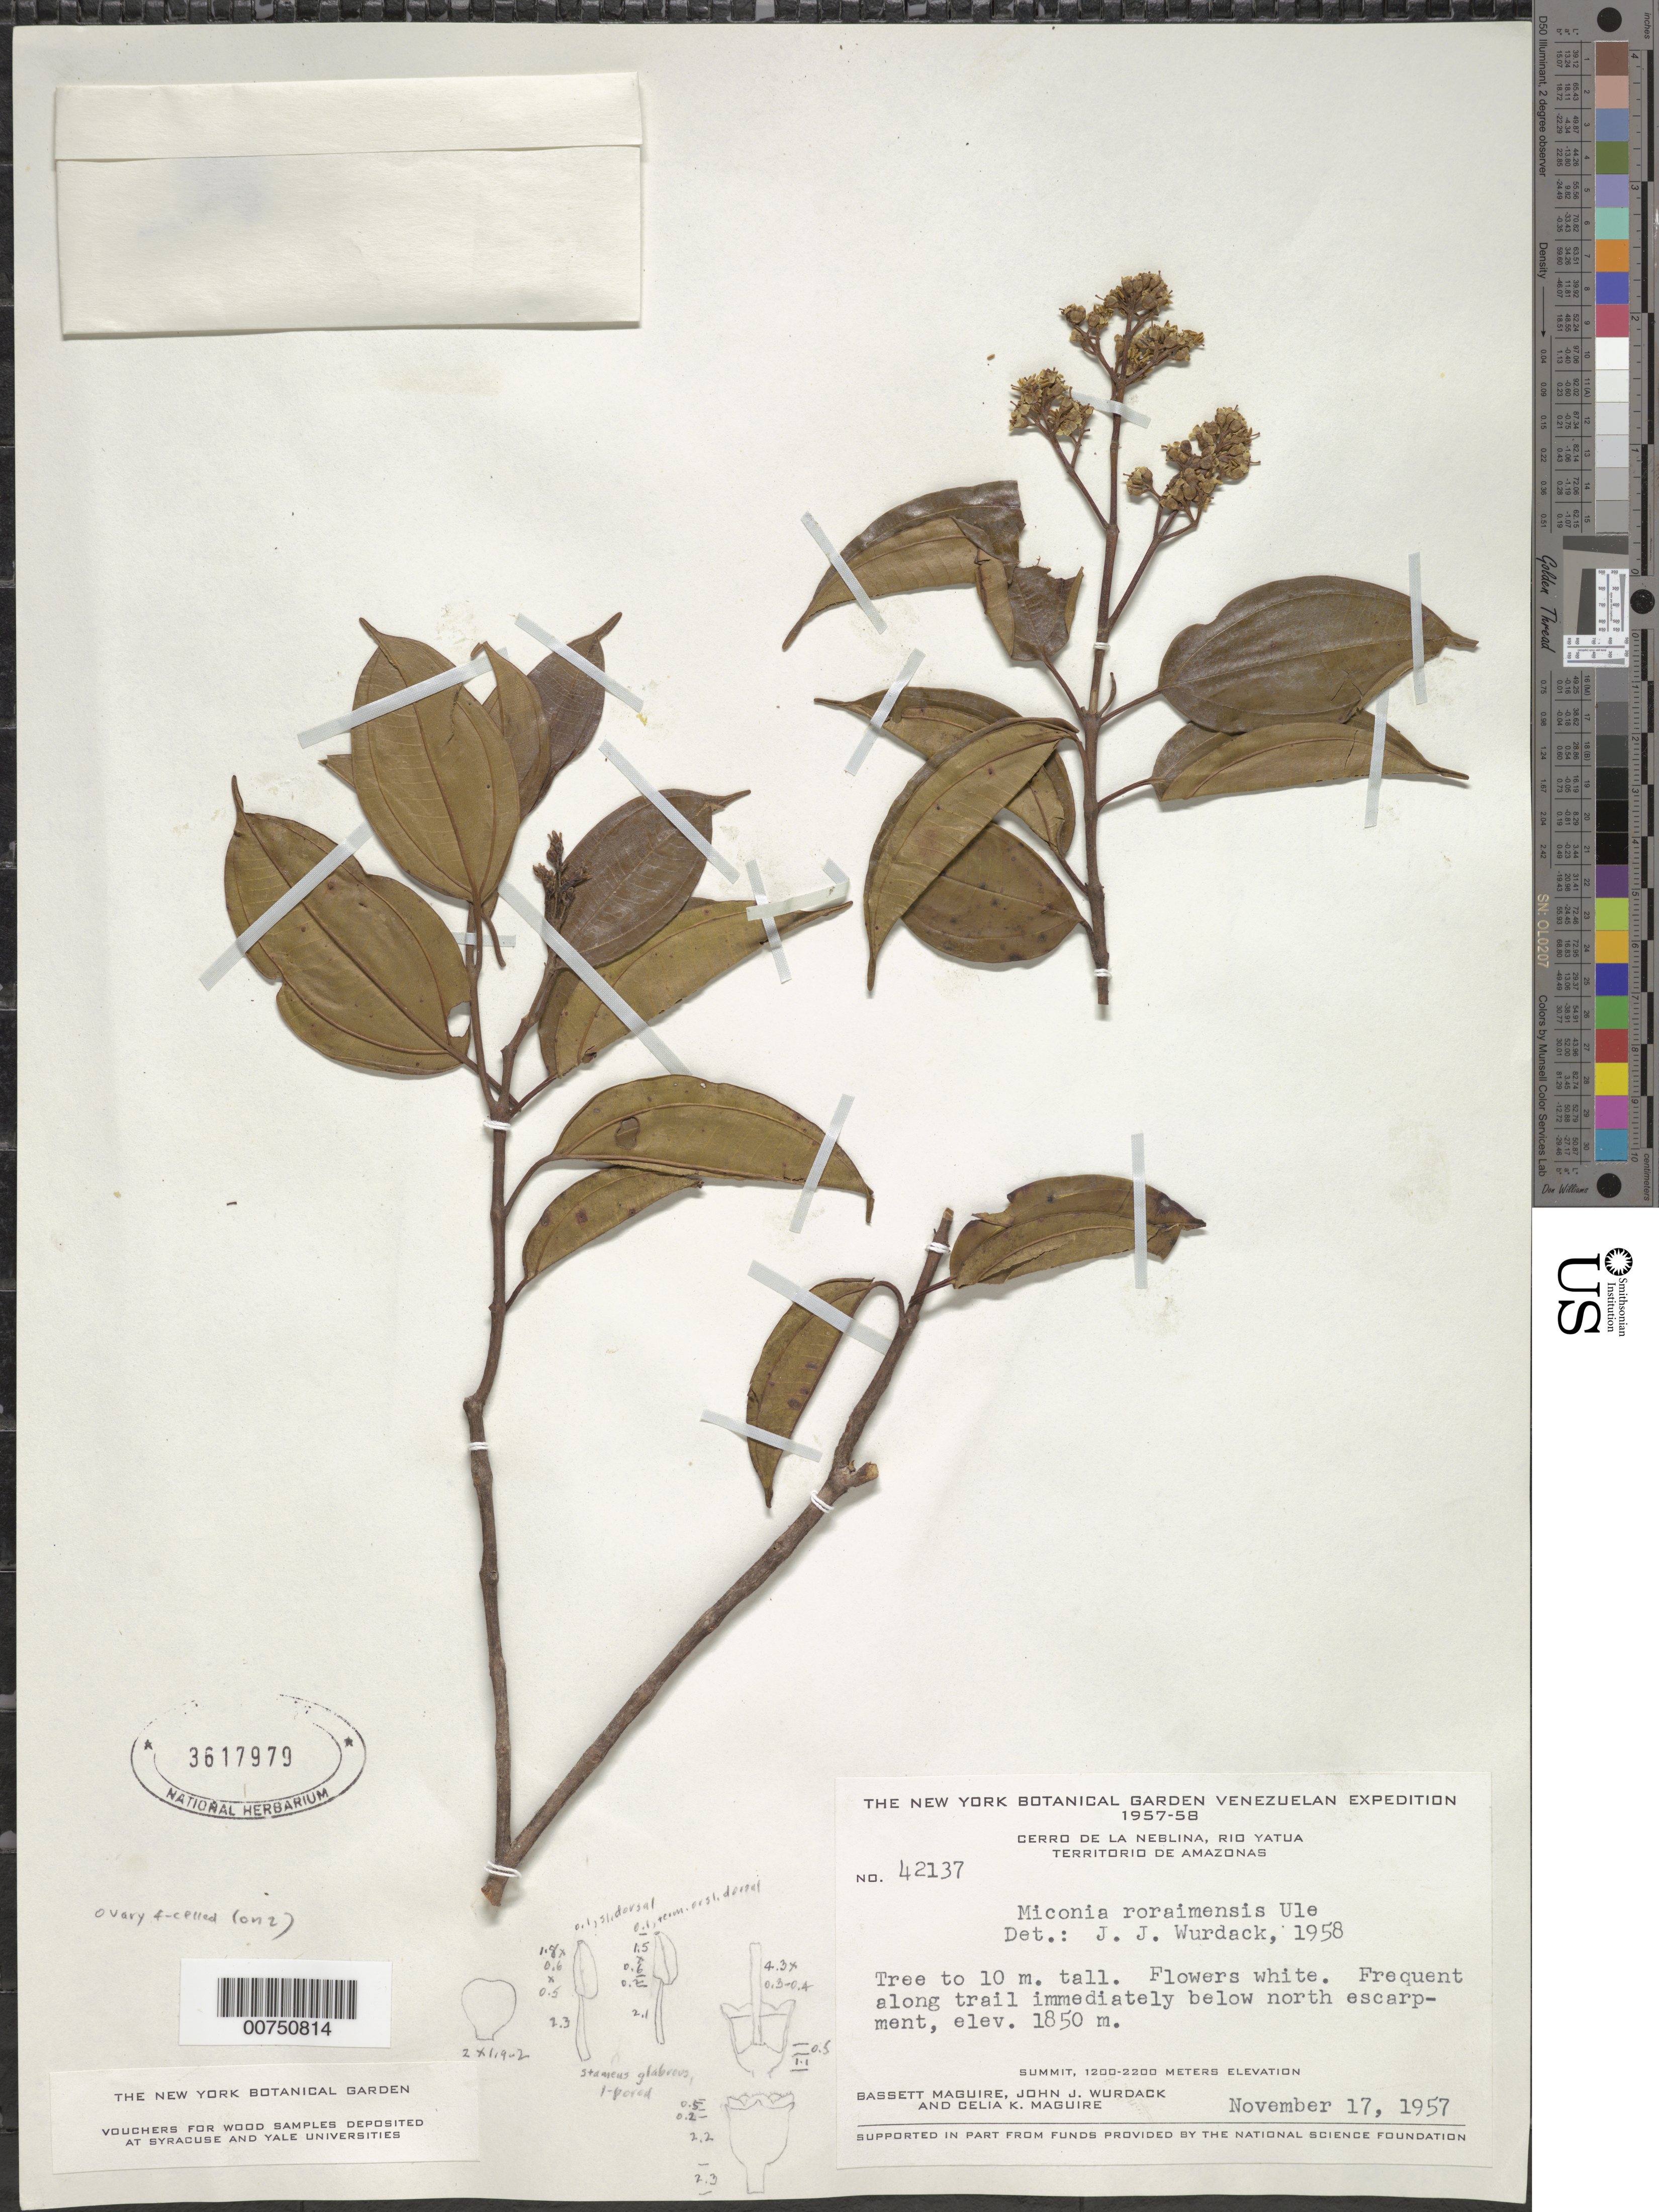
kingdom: Plantae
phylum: Tracheophyta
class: Magnoliopsida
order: Myrtales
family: Melastomataceae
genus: Miconia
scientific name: Miconia roraimensis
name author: Ule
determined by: Wurdack, John J., (US), US (UNITED STATES)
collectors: B. Maguire, J. J. Wurdack & C. K. Maguire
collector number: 42137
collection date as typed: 17-Nov-57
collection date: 1957-11-17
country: Venezuela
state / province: Amazonas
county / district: Río Negro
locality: Cerro de la Neblina, Río Yatua, below North Escarpment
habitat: Along trail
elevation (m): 1850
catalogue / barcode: US 3617979